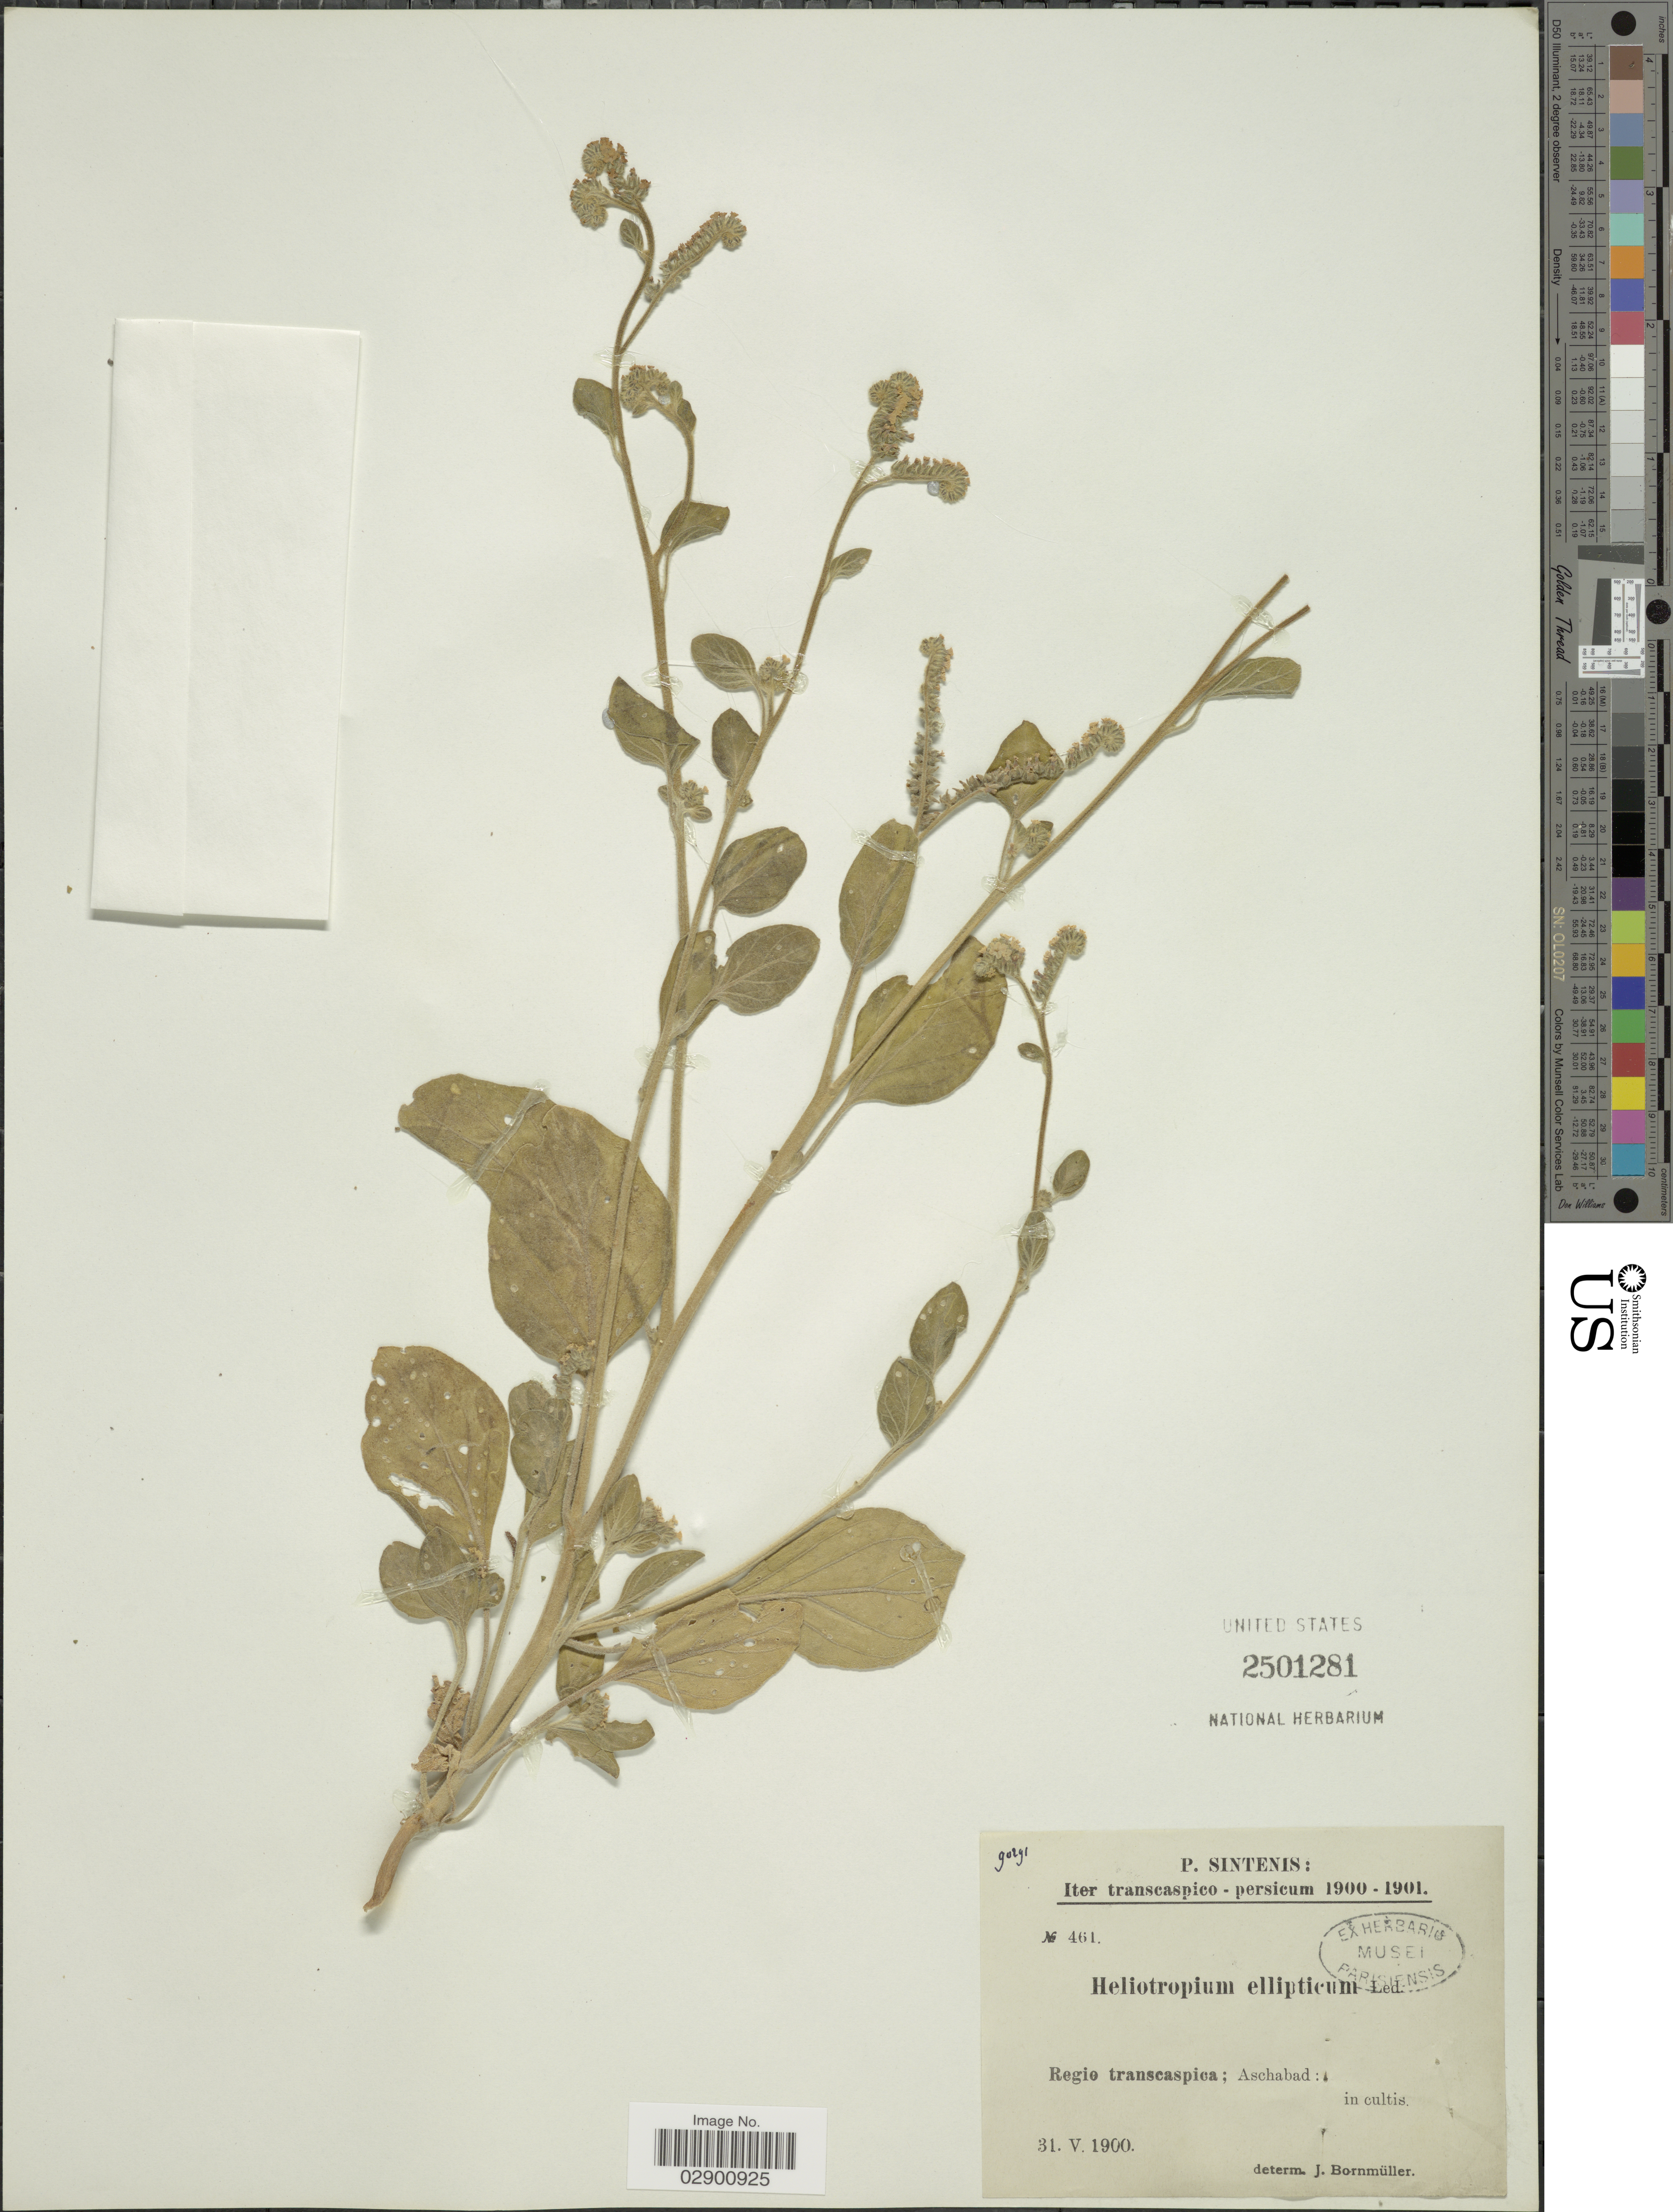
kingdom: Plantae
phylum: Tracheophyta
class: Magnoliopsida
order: Boraginales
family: Heliotropiaceae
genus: Heliotropium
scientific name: Heliotropium europaeum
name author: L.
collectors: P. Sintenis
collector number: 461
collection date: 1900-05-31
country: Iran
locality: Regie transcaspica: Aschabad.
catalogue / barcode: US 2501281